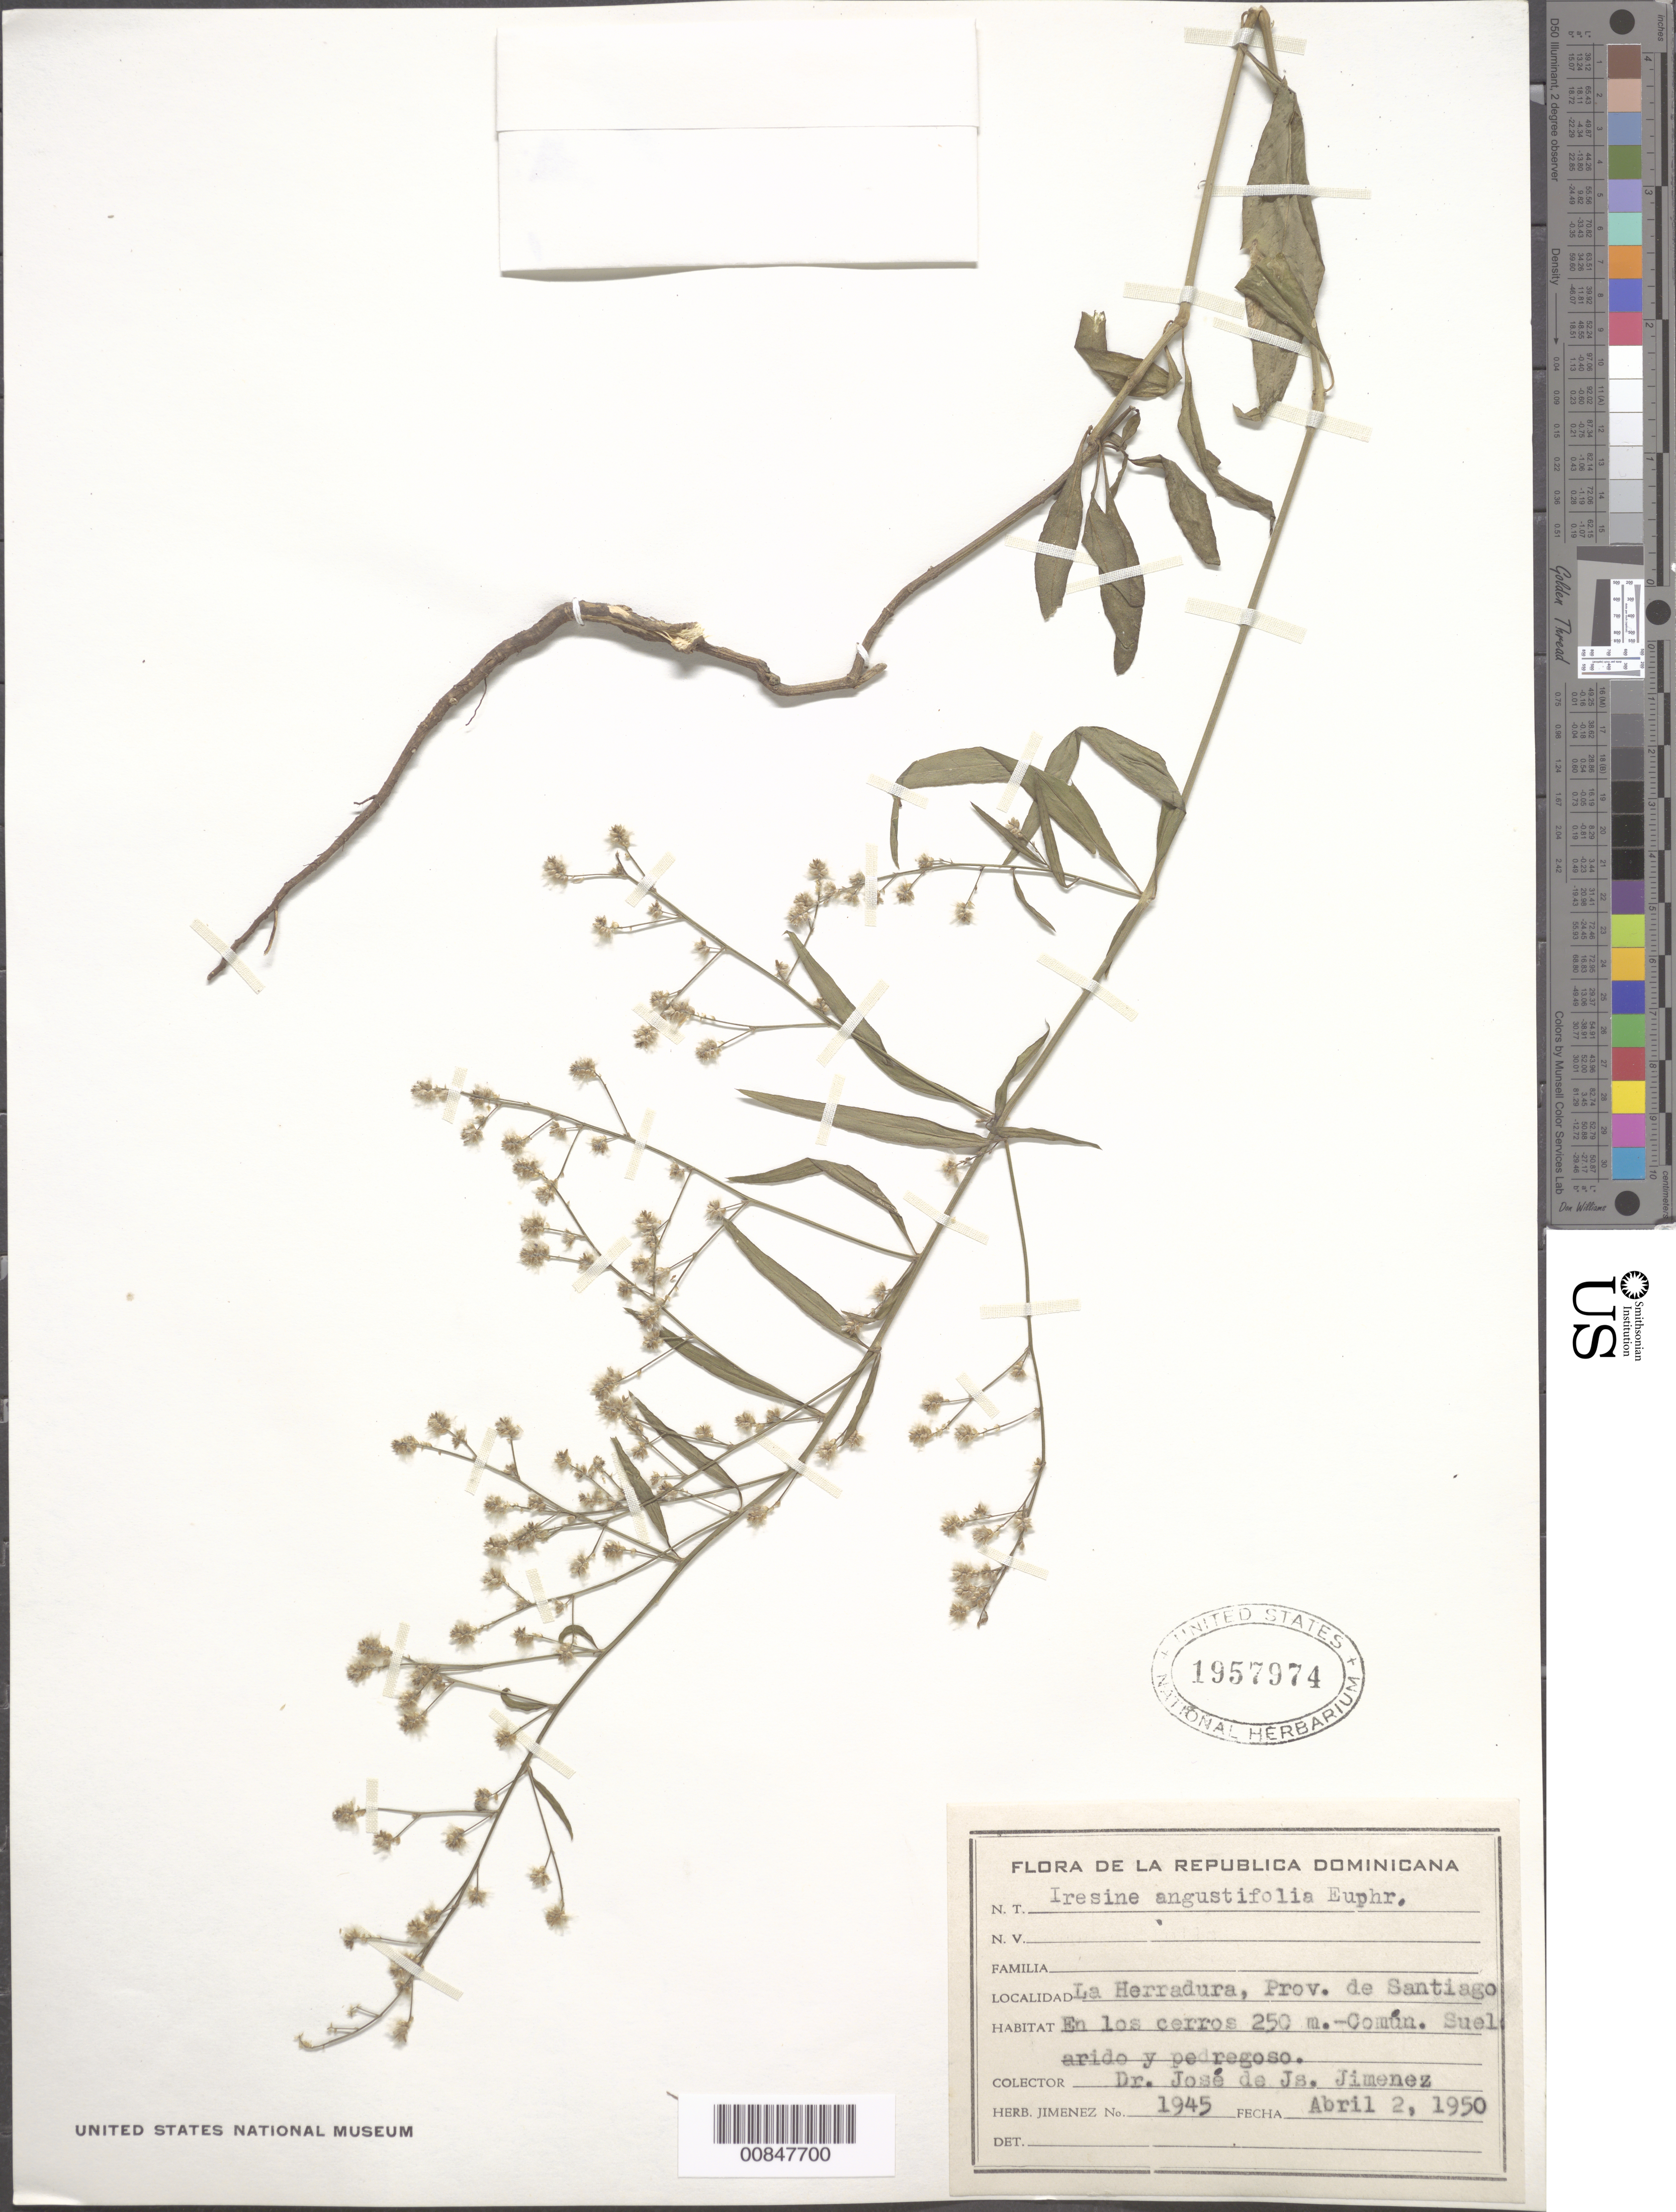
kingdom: Plantae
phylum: Tracheophyta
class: Magnoliopsida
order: Caryophyllales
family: Amaranthaceae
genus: Iresine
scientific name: Iresine angustifolia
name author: Euphrasén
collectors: J. J. Jiménez Almonte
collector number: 1945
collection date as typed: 02 Apr 1950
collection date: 1950-04-02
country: Dominican Republic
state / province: Santiago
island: Hispaniola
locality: La Herradura.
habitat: En los cerros. Suelo arido y pedregoso.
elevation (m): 250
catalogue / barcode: US 1957974